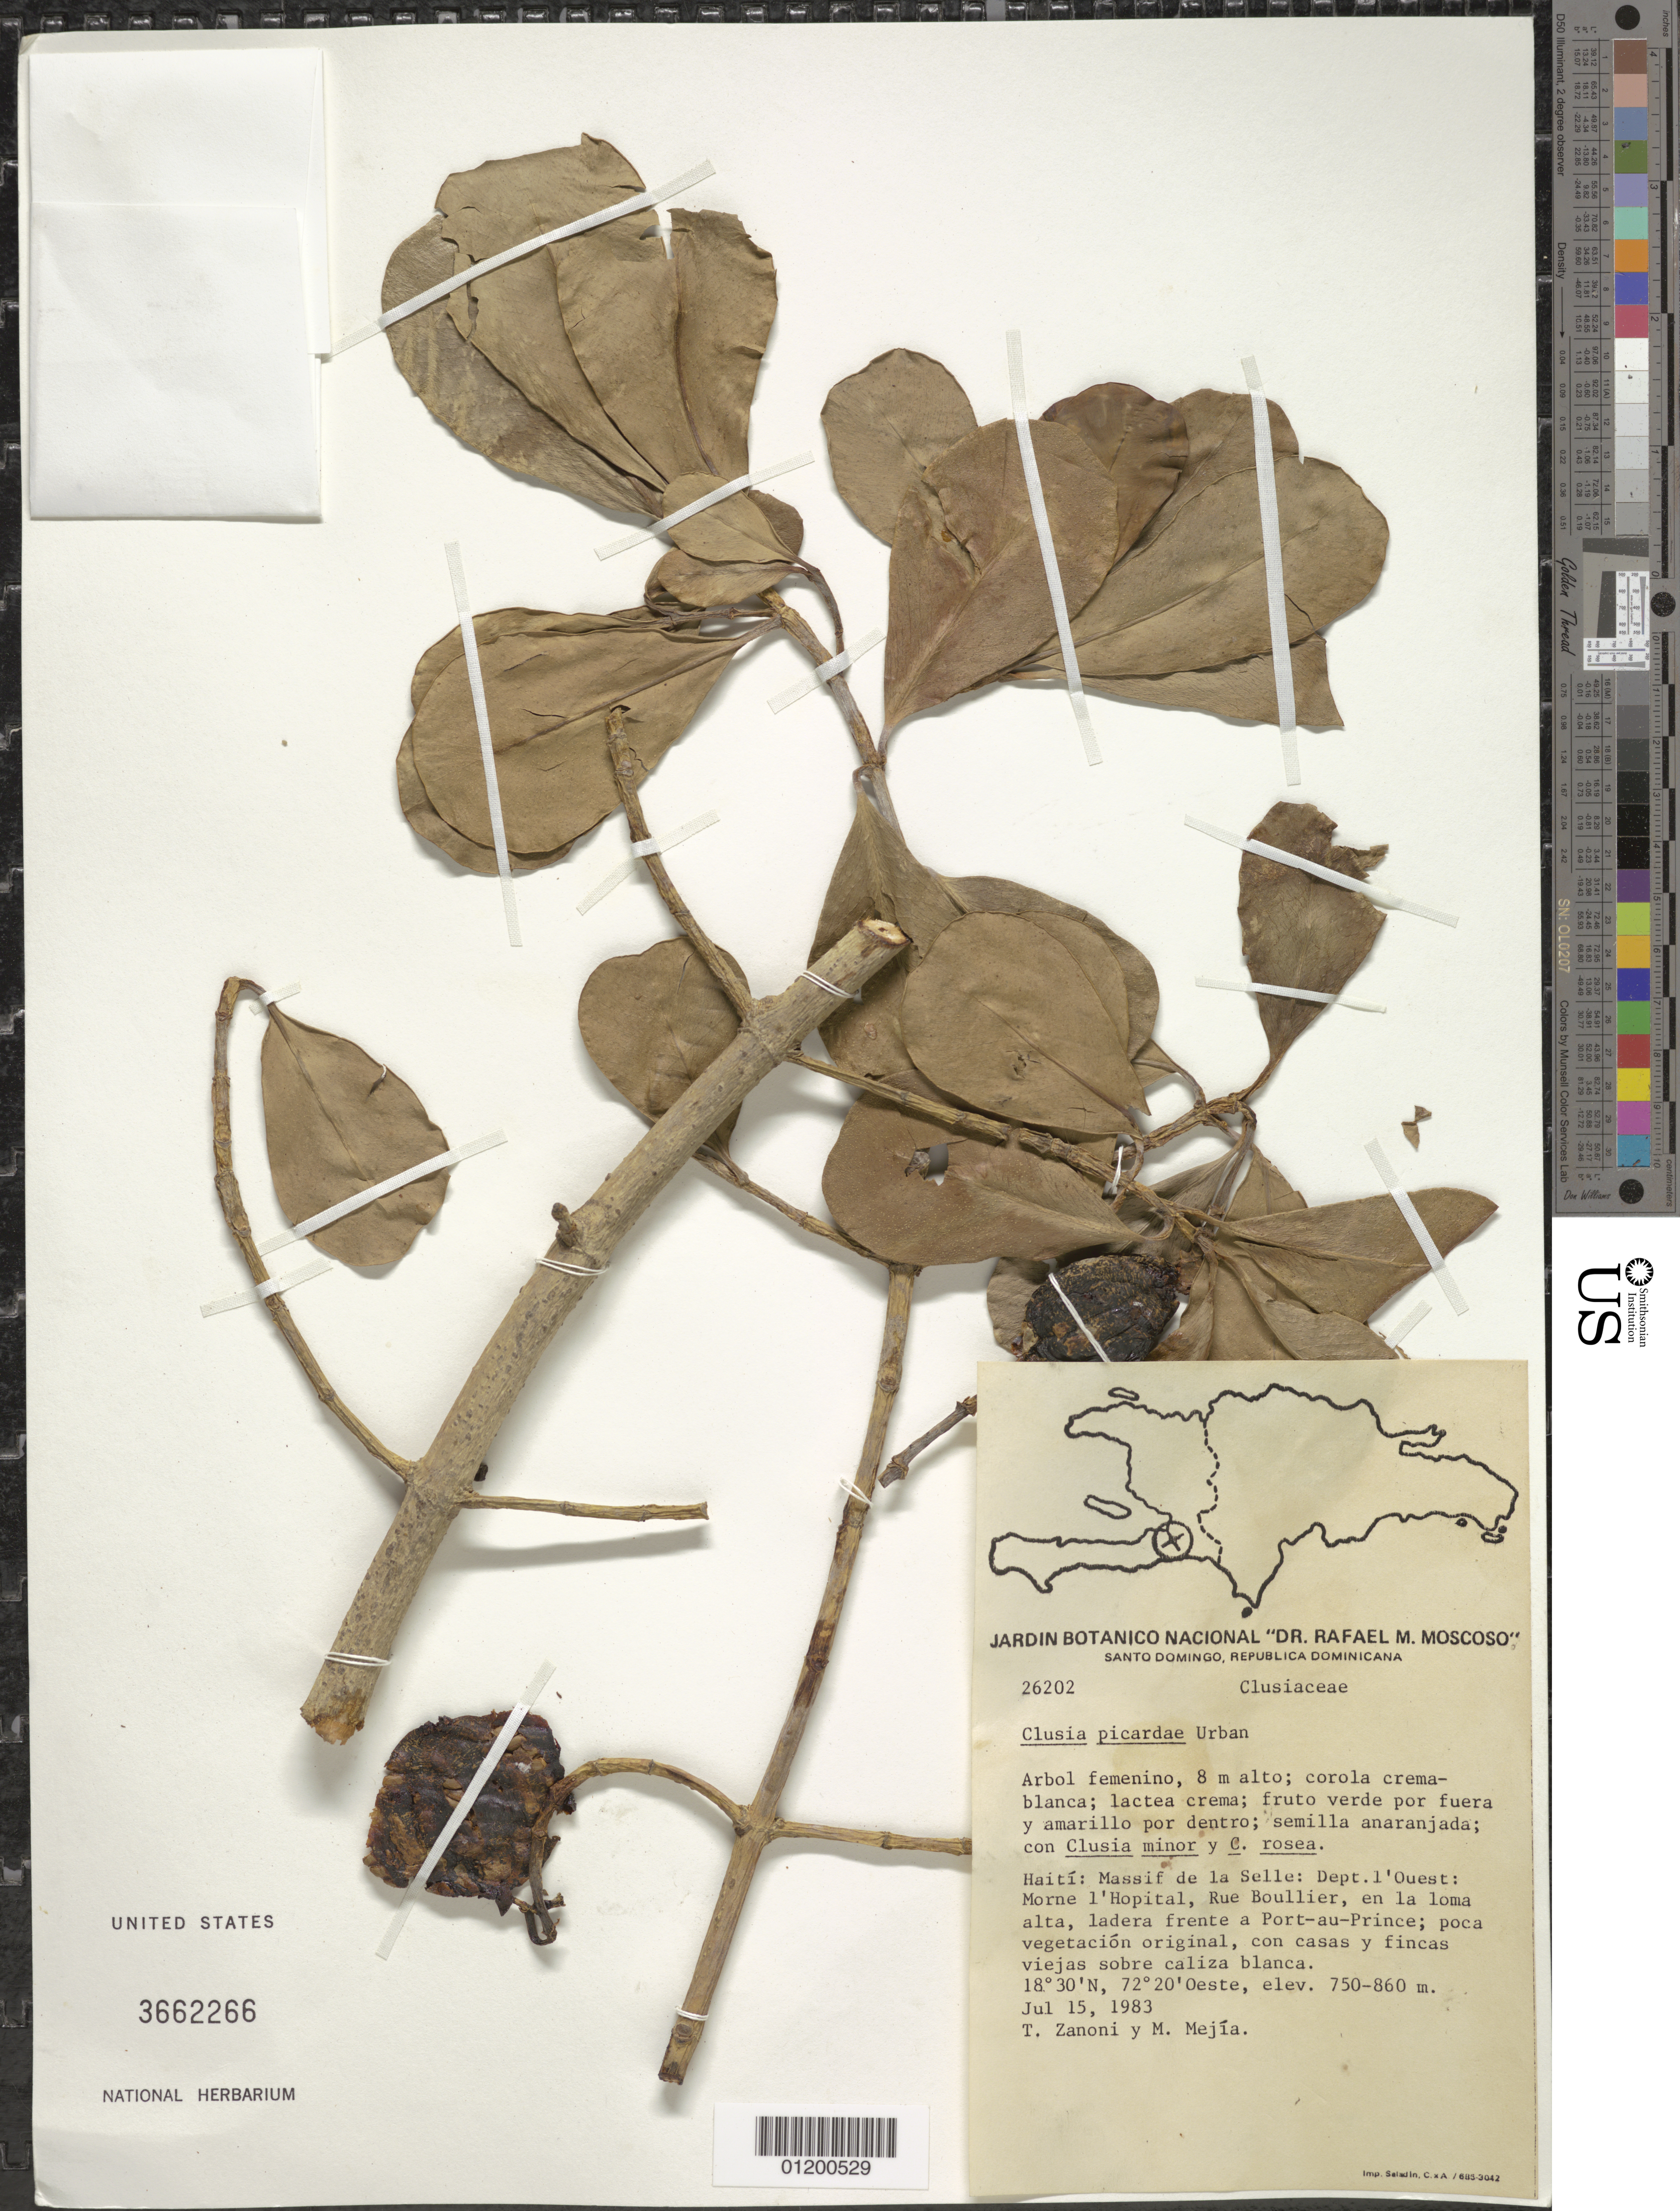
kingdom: Plantae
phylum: Tracheophyta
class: Magnoliopsida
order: Malpighiales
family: Clusiaceae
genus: Clusia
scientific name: Clusia picardae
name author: Urb.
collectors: T. A. Zanoni & M. Mejia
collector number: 26202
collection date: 1983-07-15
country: Haiti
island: Hispaniola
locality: Massif de la Selle: Dept. l'Oust" Morne l'Hopital, Rue Boullier, on the high hill, side opposite from Port-au-Prince.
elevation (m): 750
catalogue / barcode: US 3662266